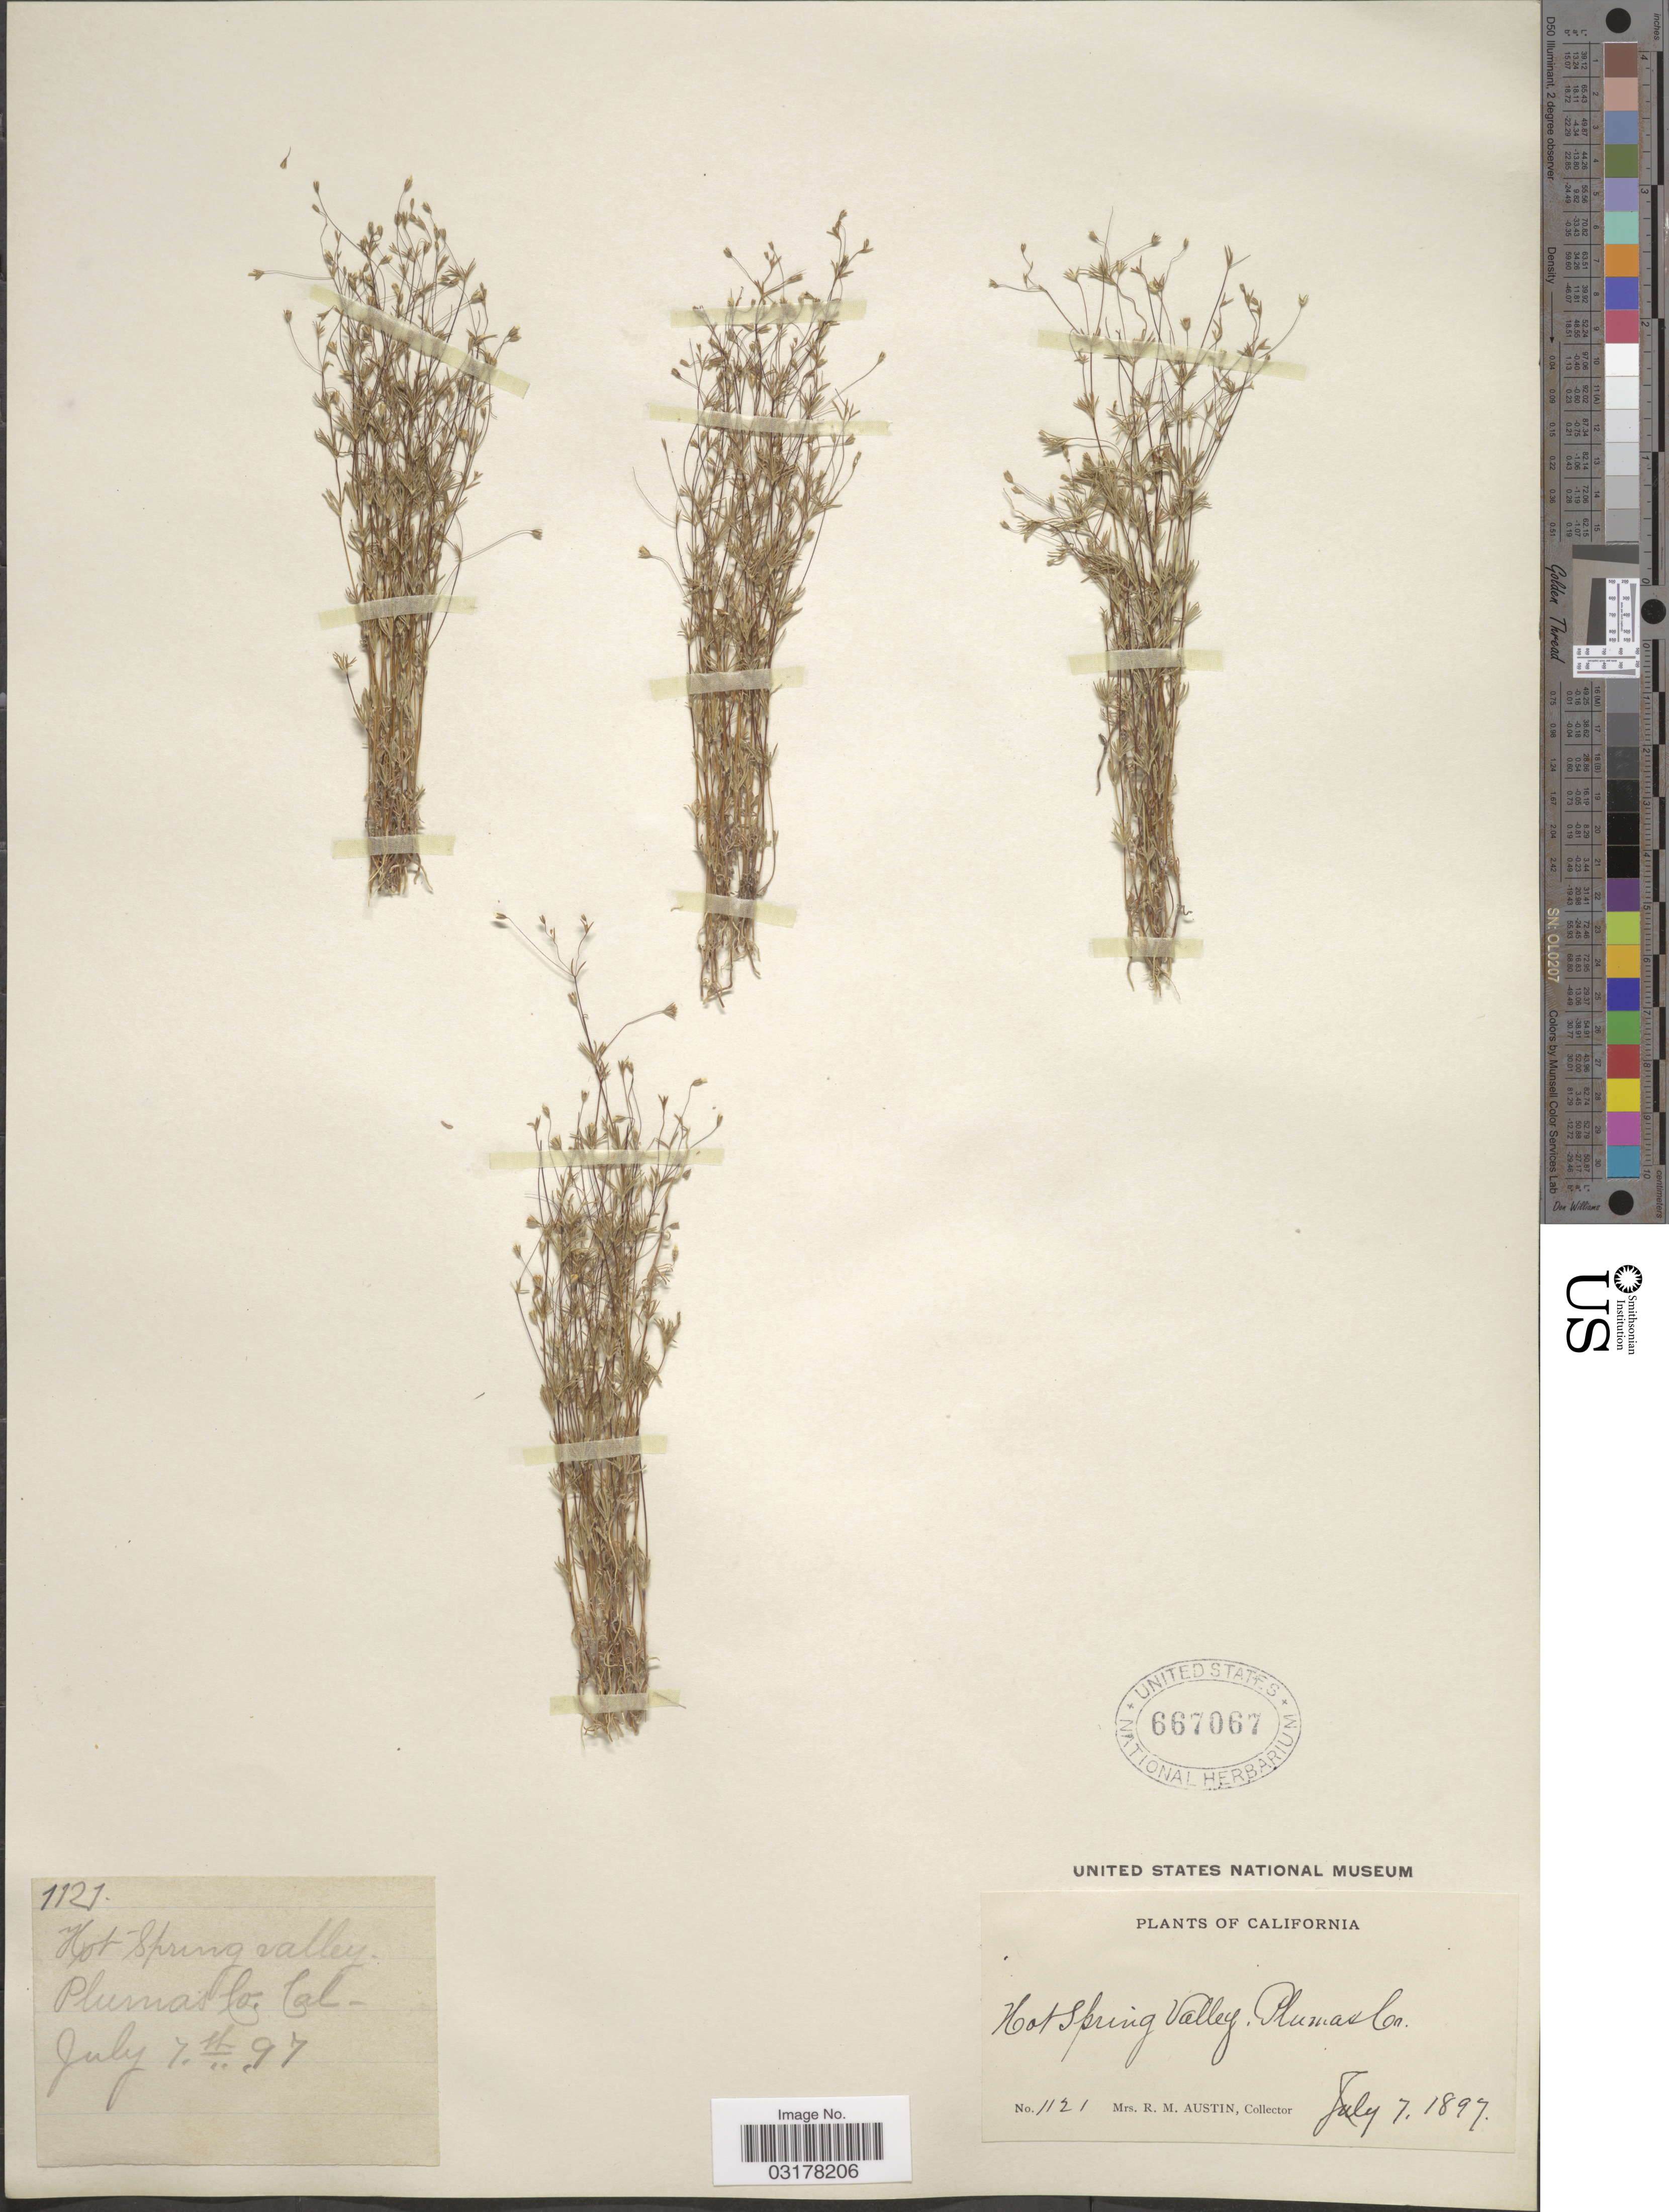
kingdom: Plantae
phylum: Tracheophyta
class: Magnoliopsida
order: Ericales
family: Polemoniaceae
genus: Linanthus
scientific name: Linanthus sp.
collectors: R. Austin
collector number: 1121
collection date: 1897-07-07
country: United States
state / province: California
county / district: Plumas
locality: Hot Spring Valley. Plumas Co. Cal.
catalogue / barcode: US 667067